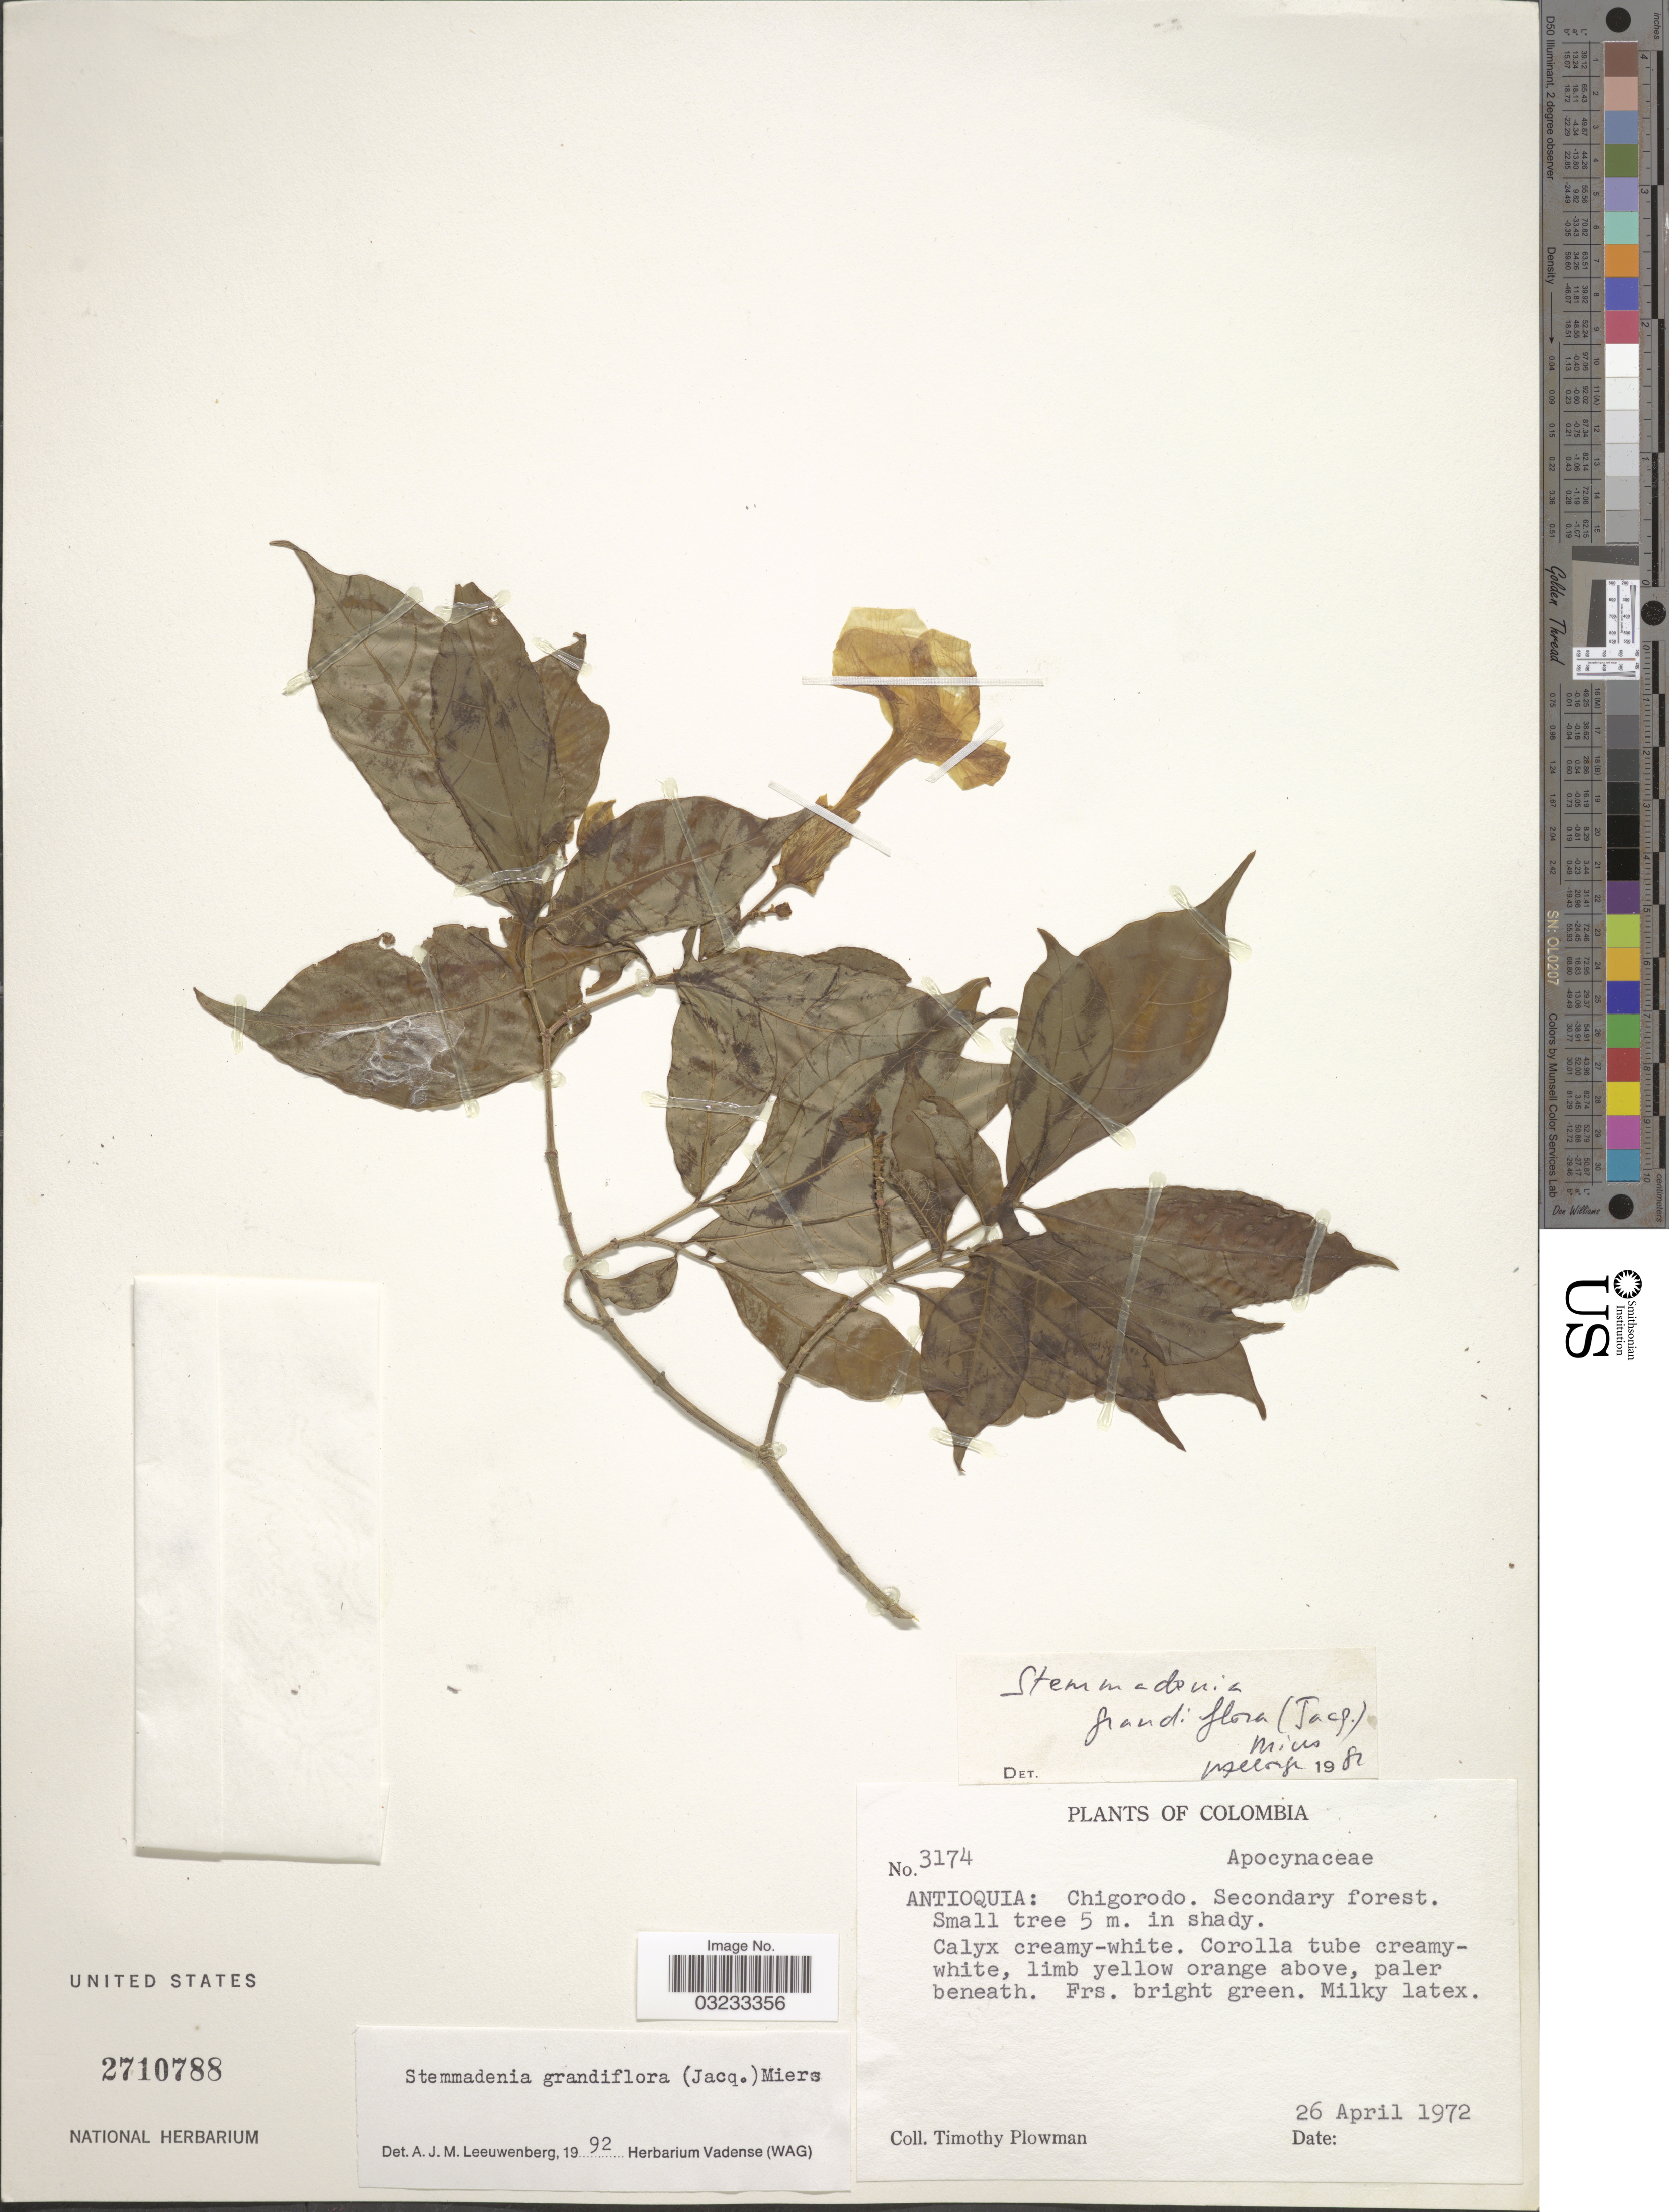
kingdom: Plantae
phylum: Tracheophyta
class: Magnoliopsida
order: Gentianales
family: Apocynaceae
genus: Stemmadenia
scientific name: Stemmadenia grandiflora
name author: (Jacq.) Miers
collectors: T. Plowman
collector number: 3174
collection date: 1972-04-26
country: Colombia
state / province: Antioquia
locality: Chigorodo.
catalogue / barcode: US 2710788